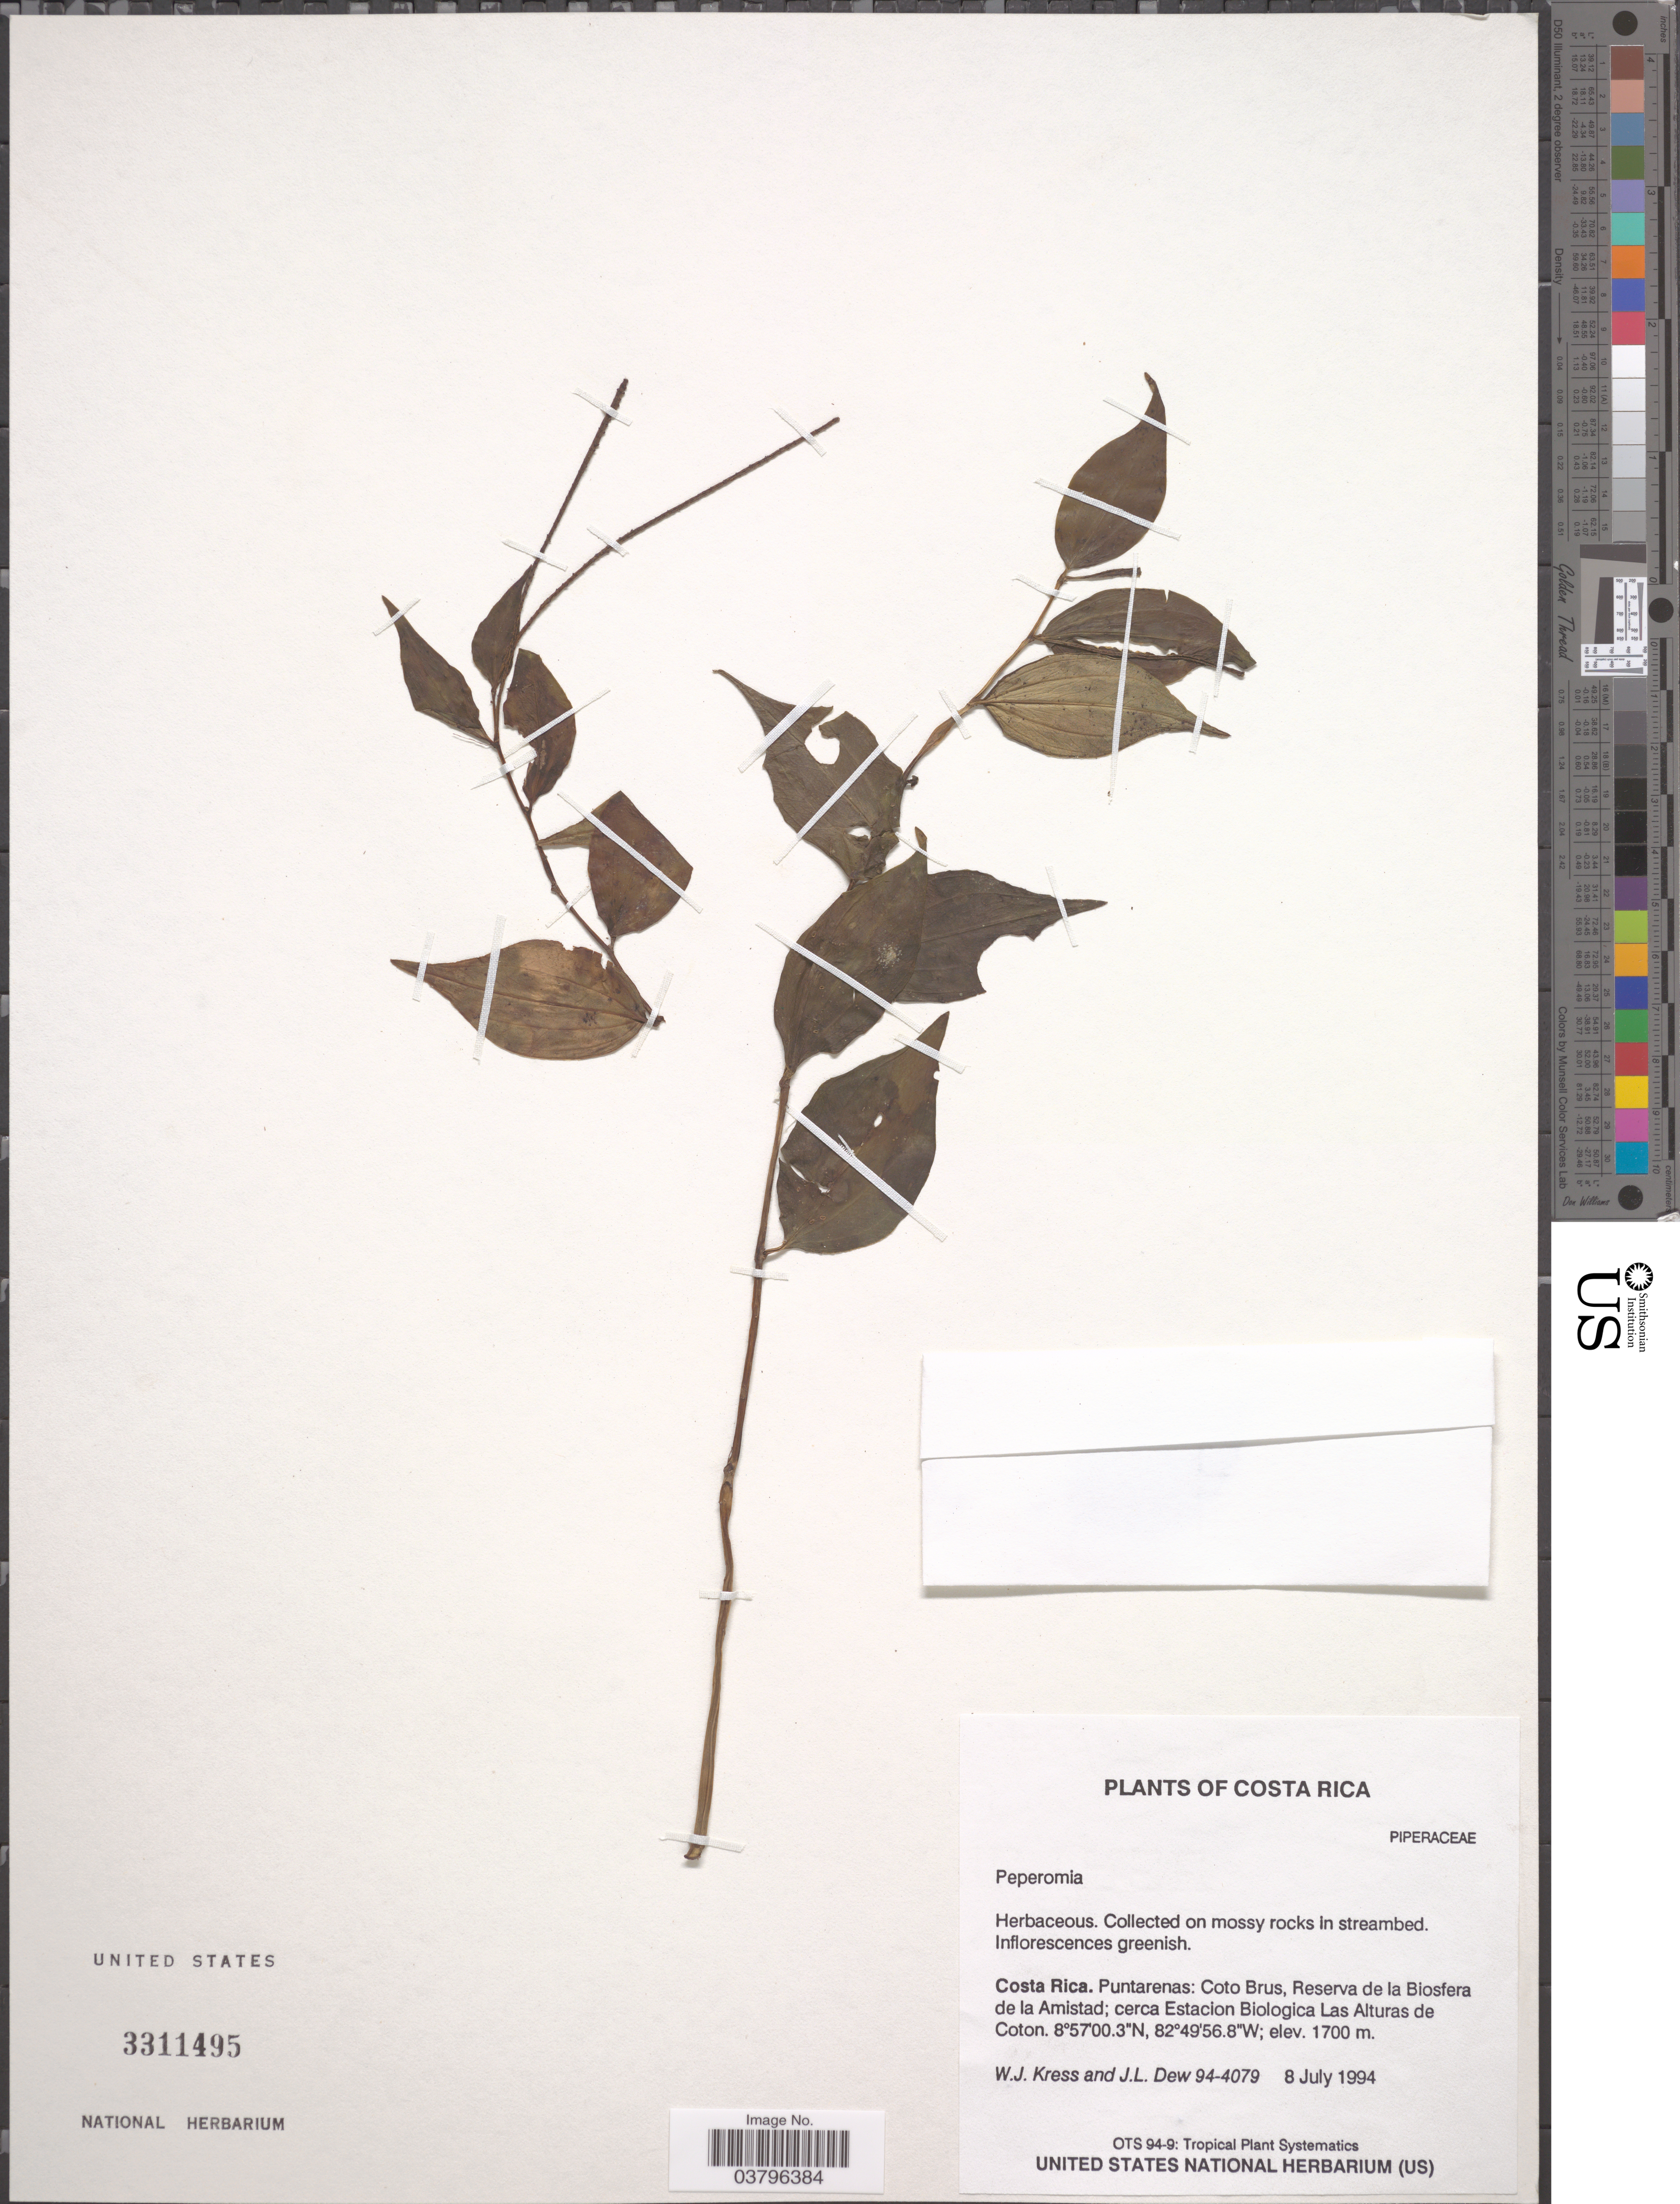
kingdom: Plantae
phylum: Tracheophyta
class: Magnoliopsida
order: Piperales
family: Piperaceae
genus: Peperomia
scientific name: Peperomia elata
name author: C. DC.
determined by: Jiménez, José Estaban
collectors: W. J. Kress & J. L. Dew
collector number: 94-4079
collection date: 1994-07-08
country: Costa Rica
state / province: Puntarenas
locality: Coto Brus, Reserva de la Biosfera de la Amistad; cerca Estacion Biologica Las Alturas de Coton.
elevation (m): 1700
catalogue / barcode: US 3311495